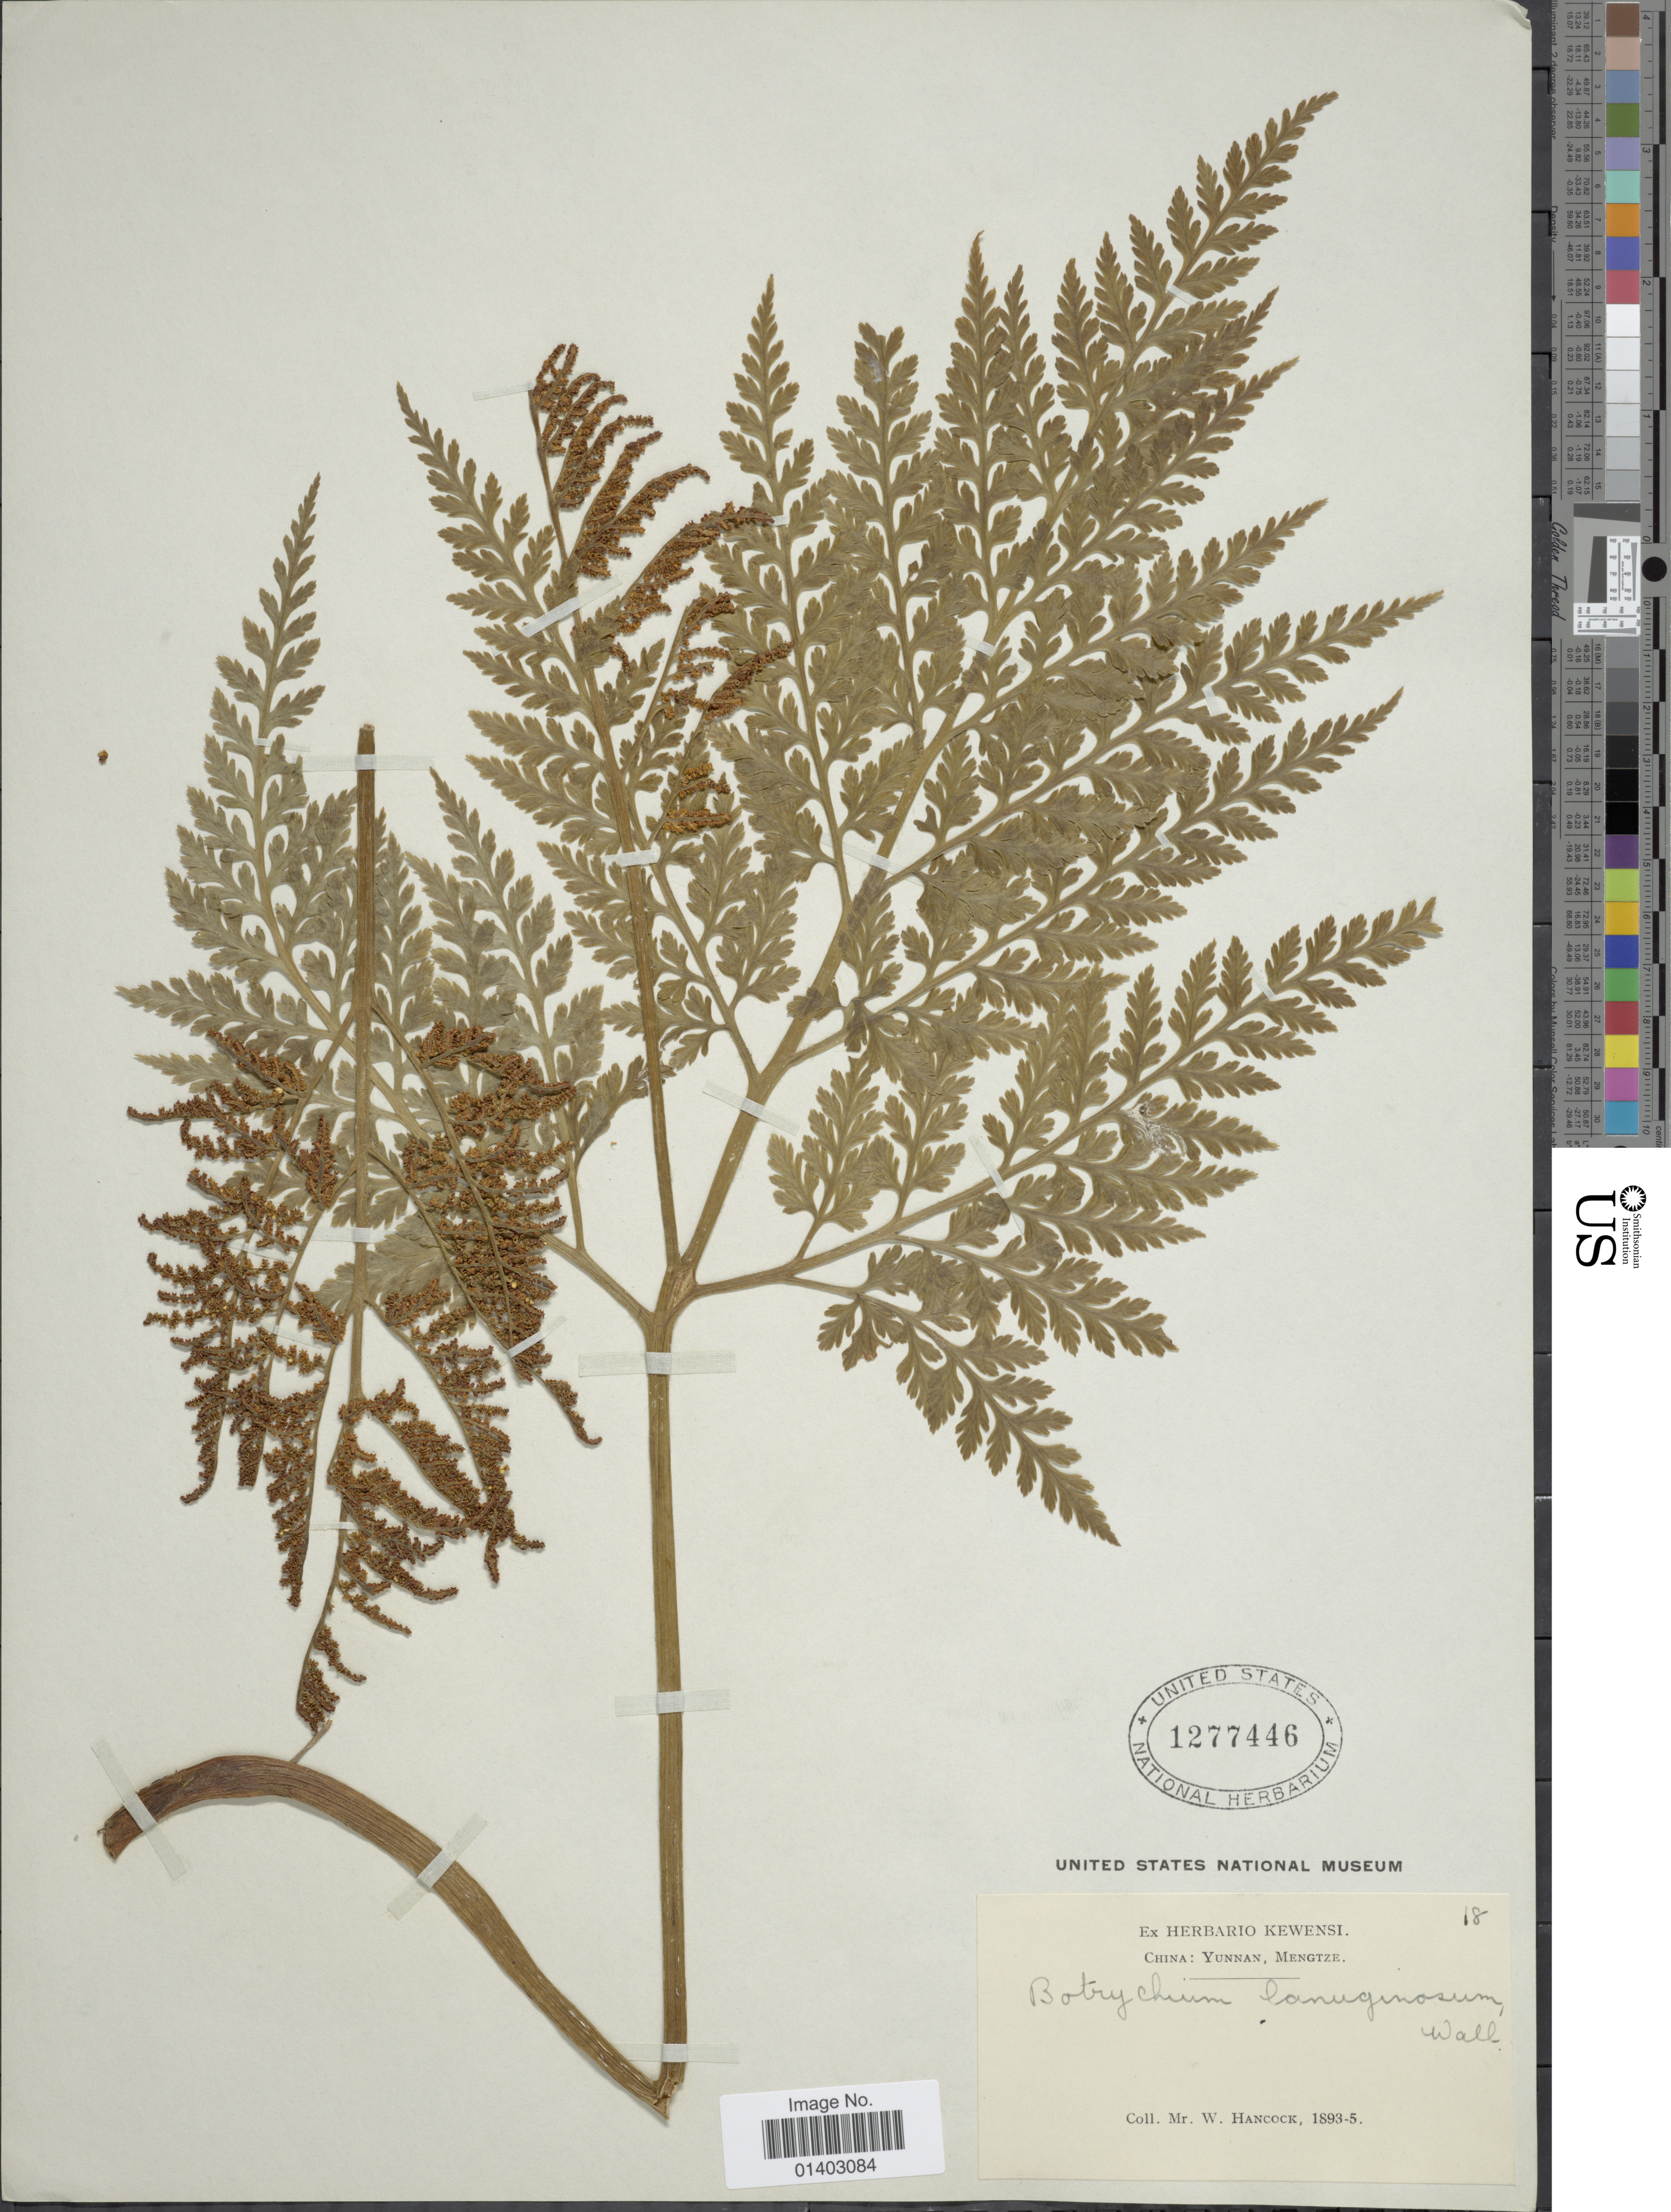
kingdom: Plantae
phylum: Tracheophyta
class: Polypodiopsida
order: Ophioglossales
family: Ophioglossaceae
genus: Botrychium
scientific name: Botrychium lanuginosum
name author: Wall. ex Hook. & Grev.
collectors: W. Hancock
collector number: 18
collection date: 1893/1895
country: China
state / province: Yunnan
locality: Mengtze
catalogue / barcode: US 1277446